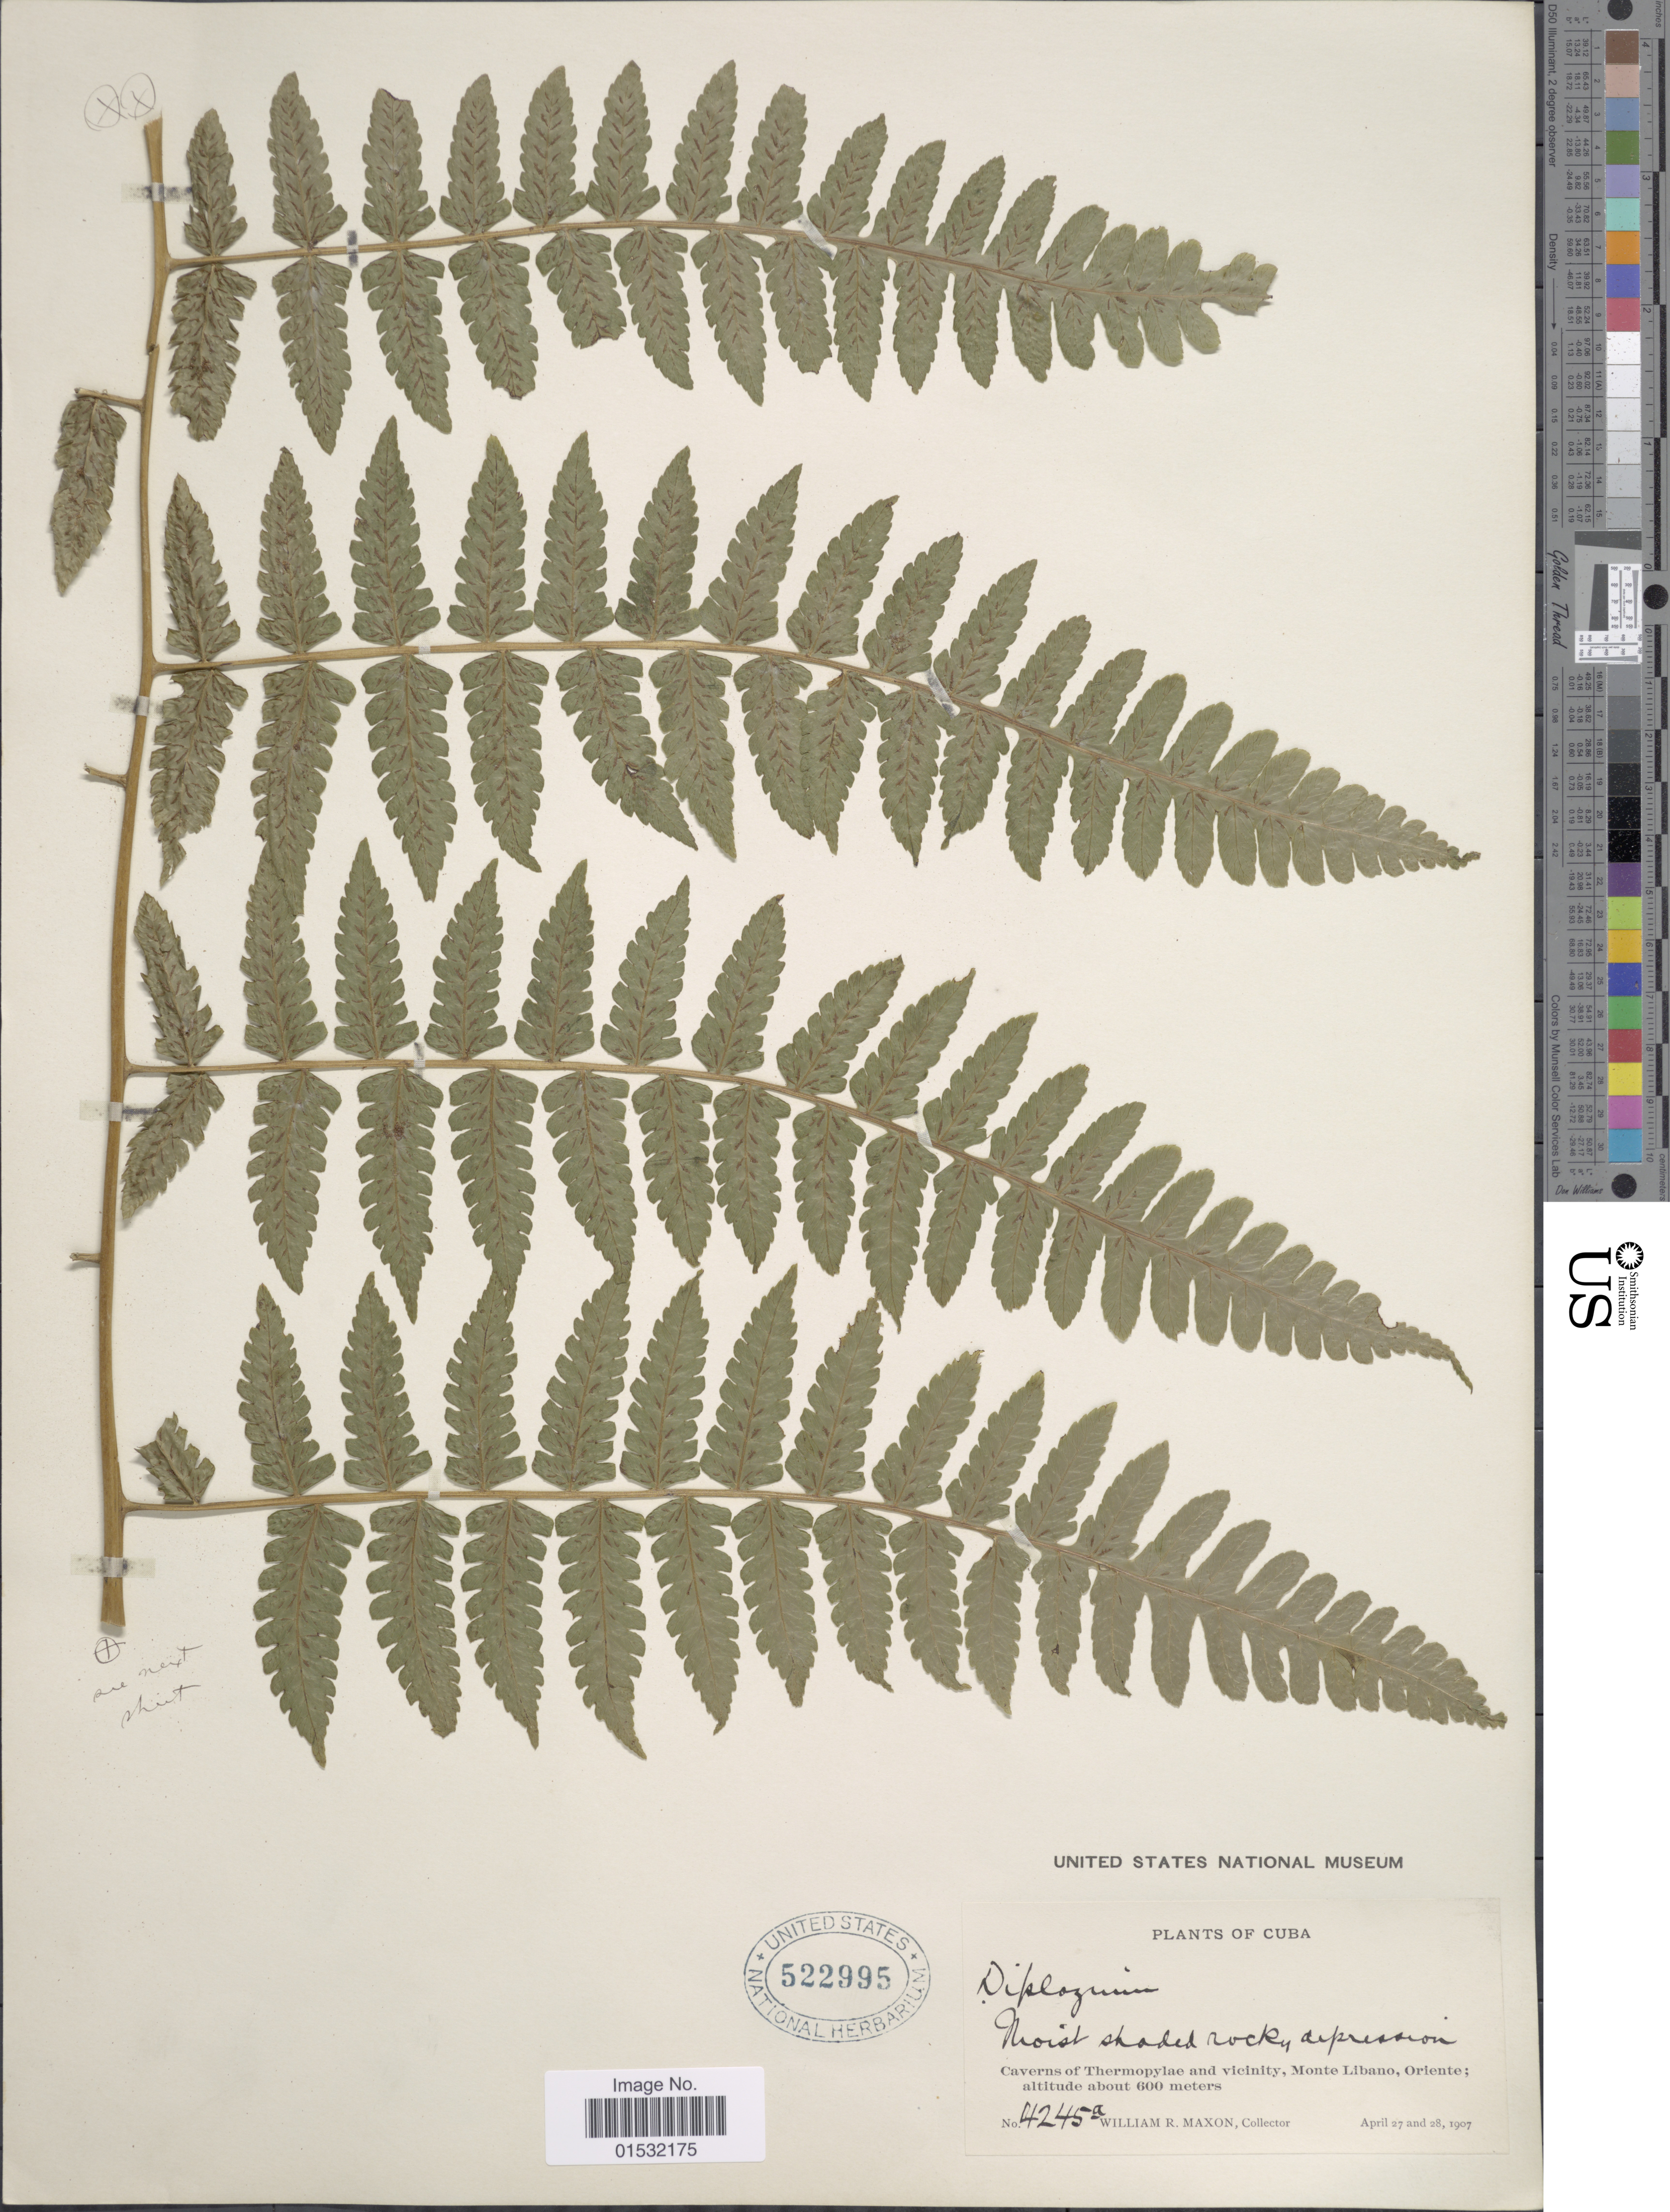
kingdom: Plantae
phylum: Tracheophyta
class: Polypodiopsida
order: Polypodiales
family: Athyriaceae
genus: Diplazium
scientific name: Diplazium expansum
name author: Willd.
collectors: W. R. Maxon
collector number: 4245a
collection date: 1907-04-27/1907-04-28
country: Cuba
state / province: Oriente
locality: Caverns of Thermopyiae and vicinity, Monte Libano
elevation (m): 600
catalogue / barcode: US 522995